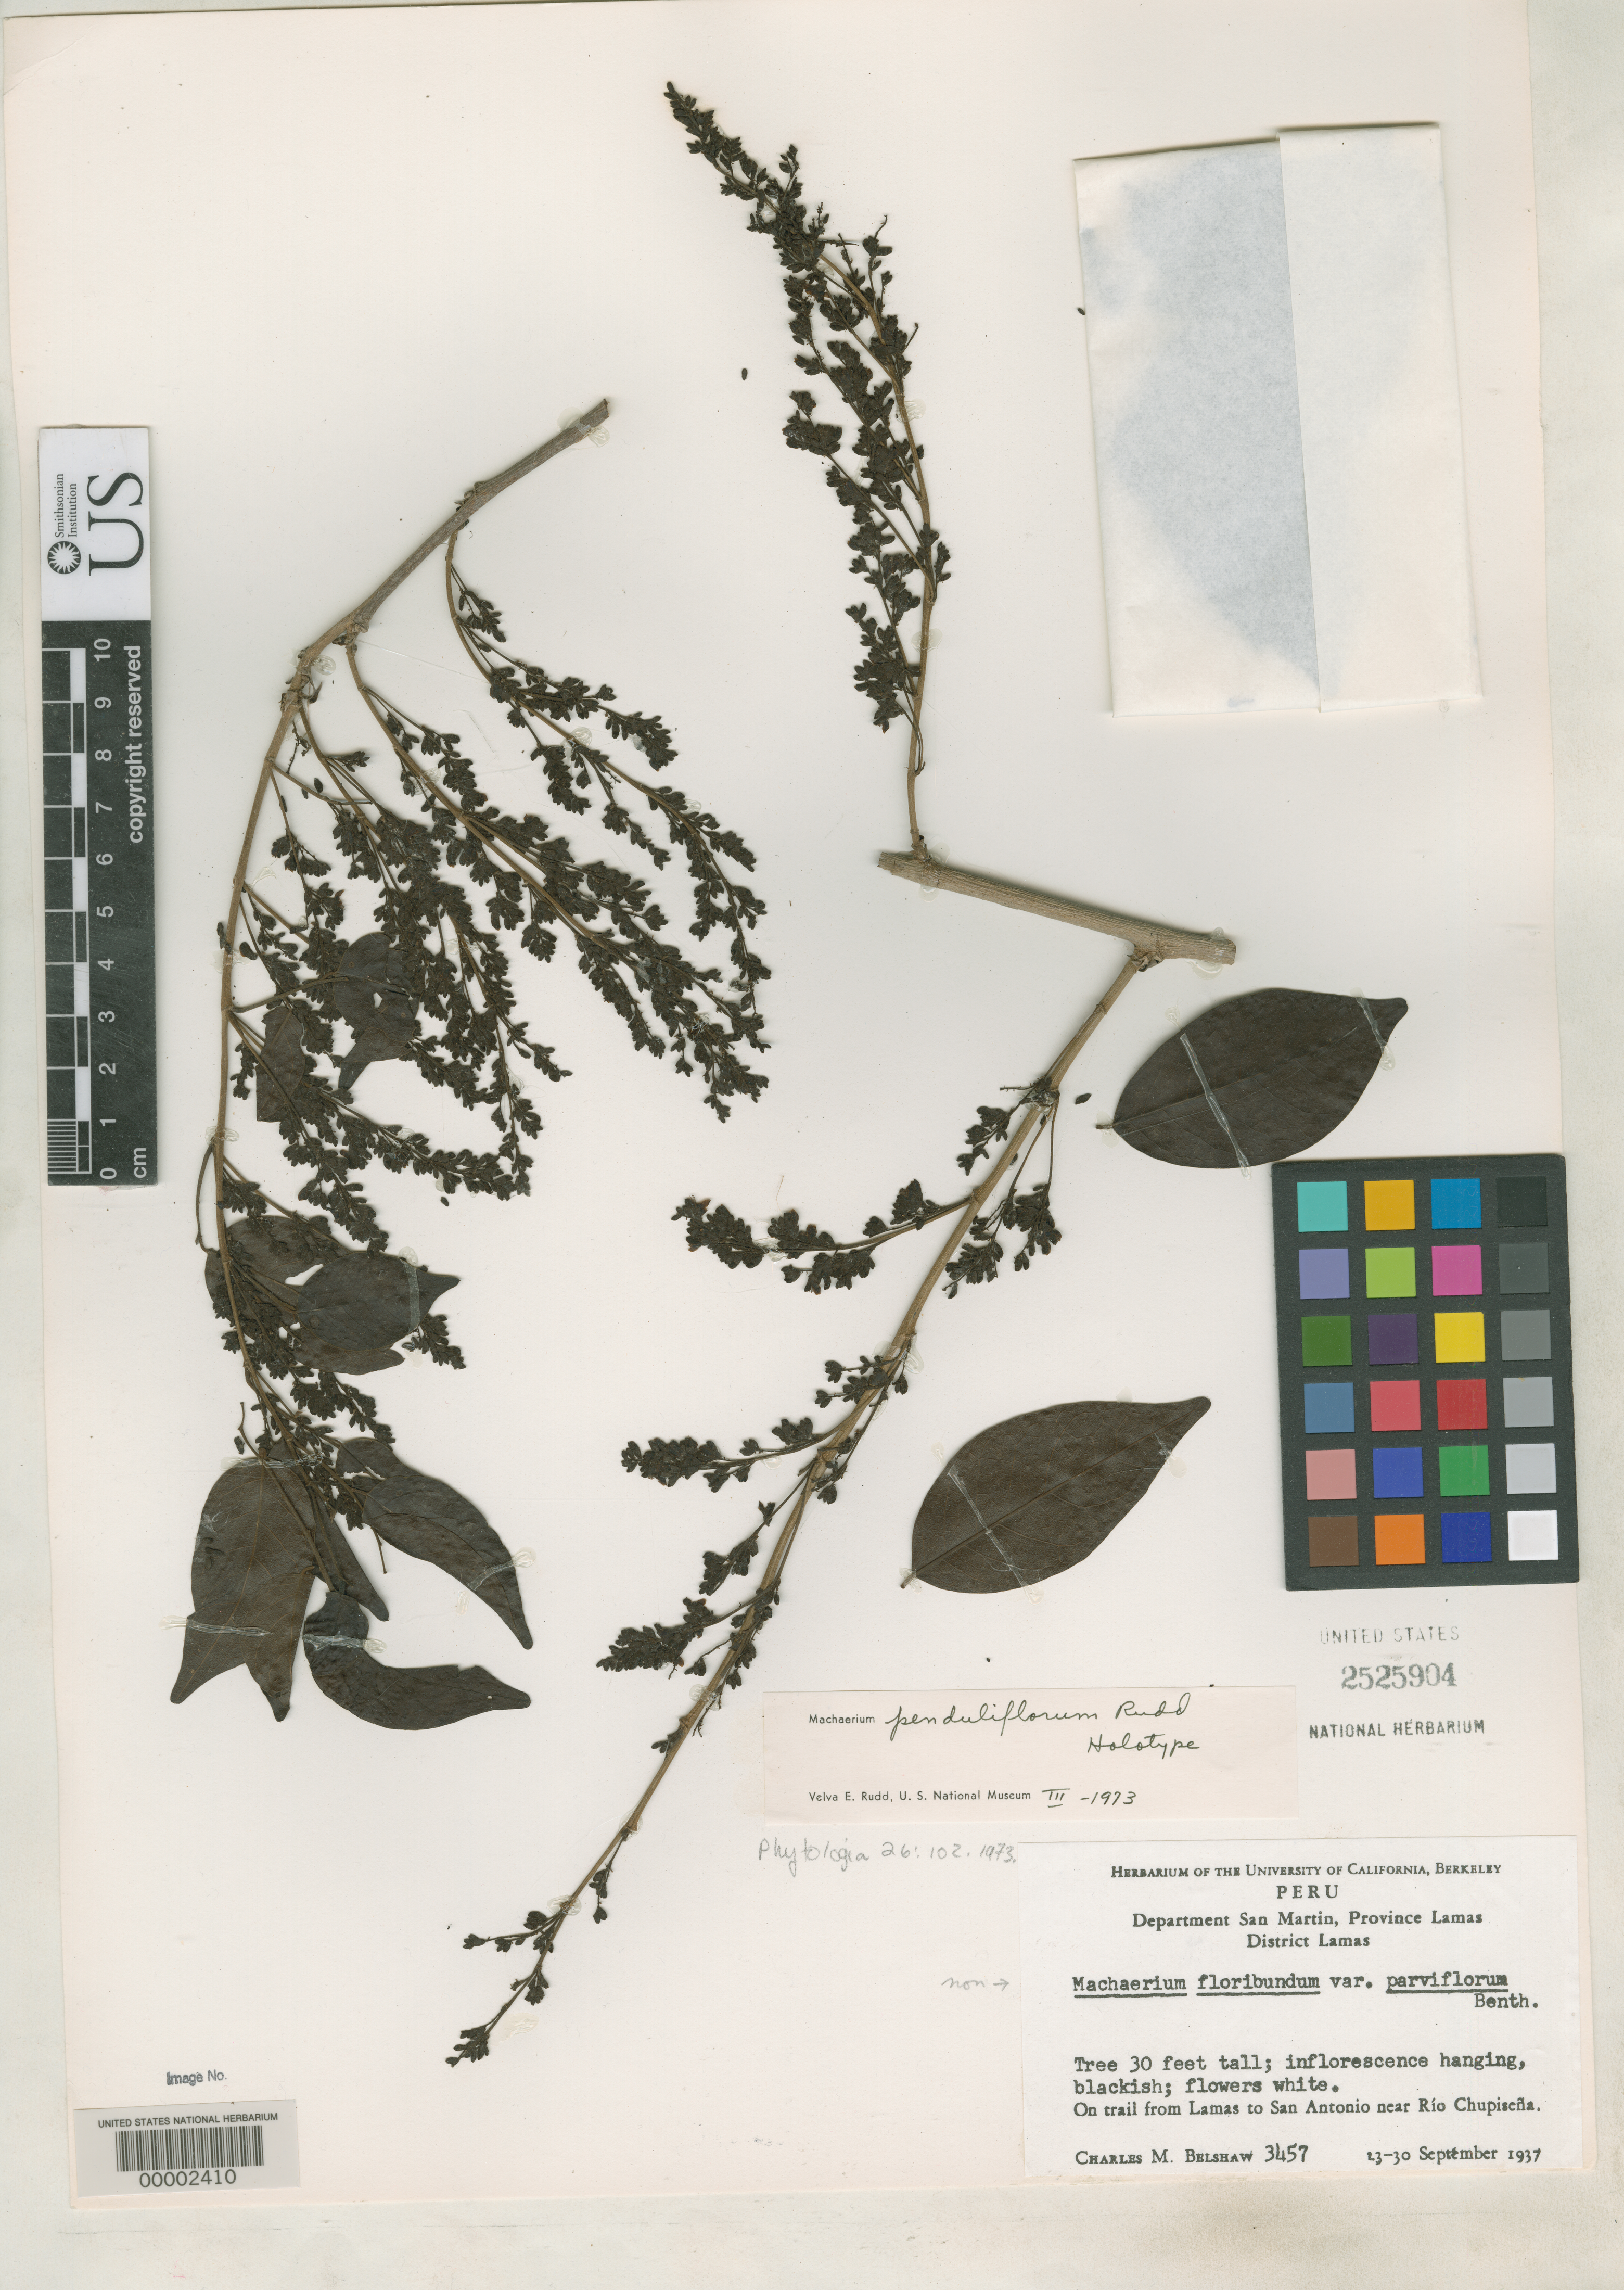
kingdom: Plantae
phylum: Tracheophyta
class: Magnoliopsida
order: Fabales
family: Fabaceae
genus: Machaerium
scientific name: Machaerium penduliflorum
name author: Rudd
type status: Holotype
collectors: C. Shaw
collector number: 3457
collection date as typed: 13 Sep 1937 to 30 Sep 1937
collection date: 1937-09-13/1937-09-30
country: Peru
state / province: San Martín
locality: Lamas, trail to San Antonio near Rio Chupisena.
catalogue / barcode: US 2525904